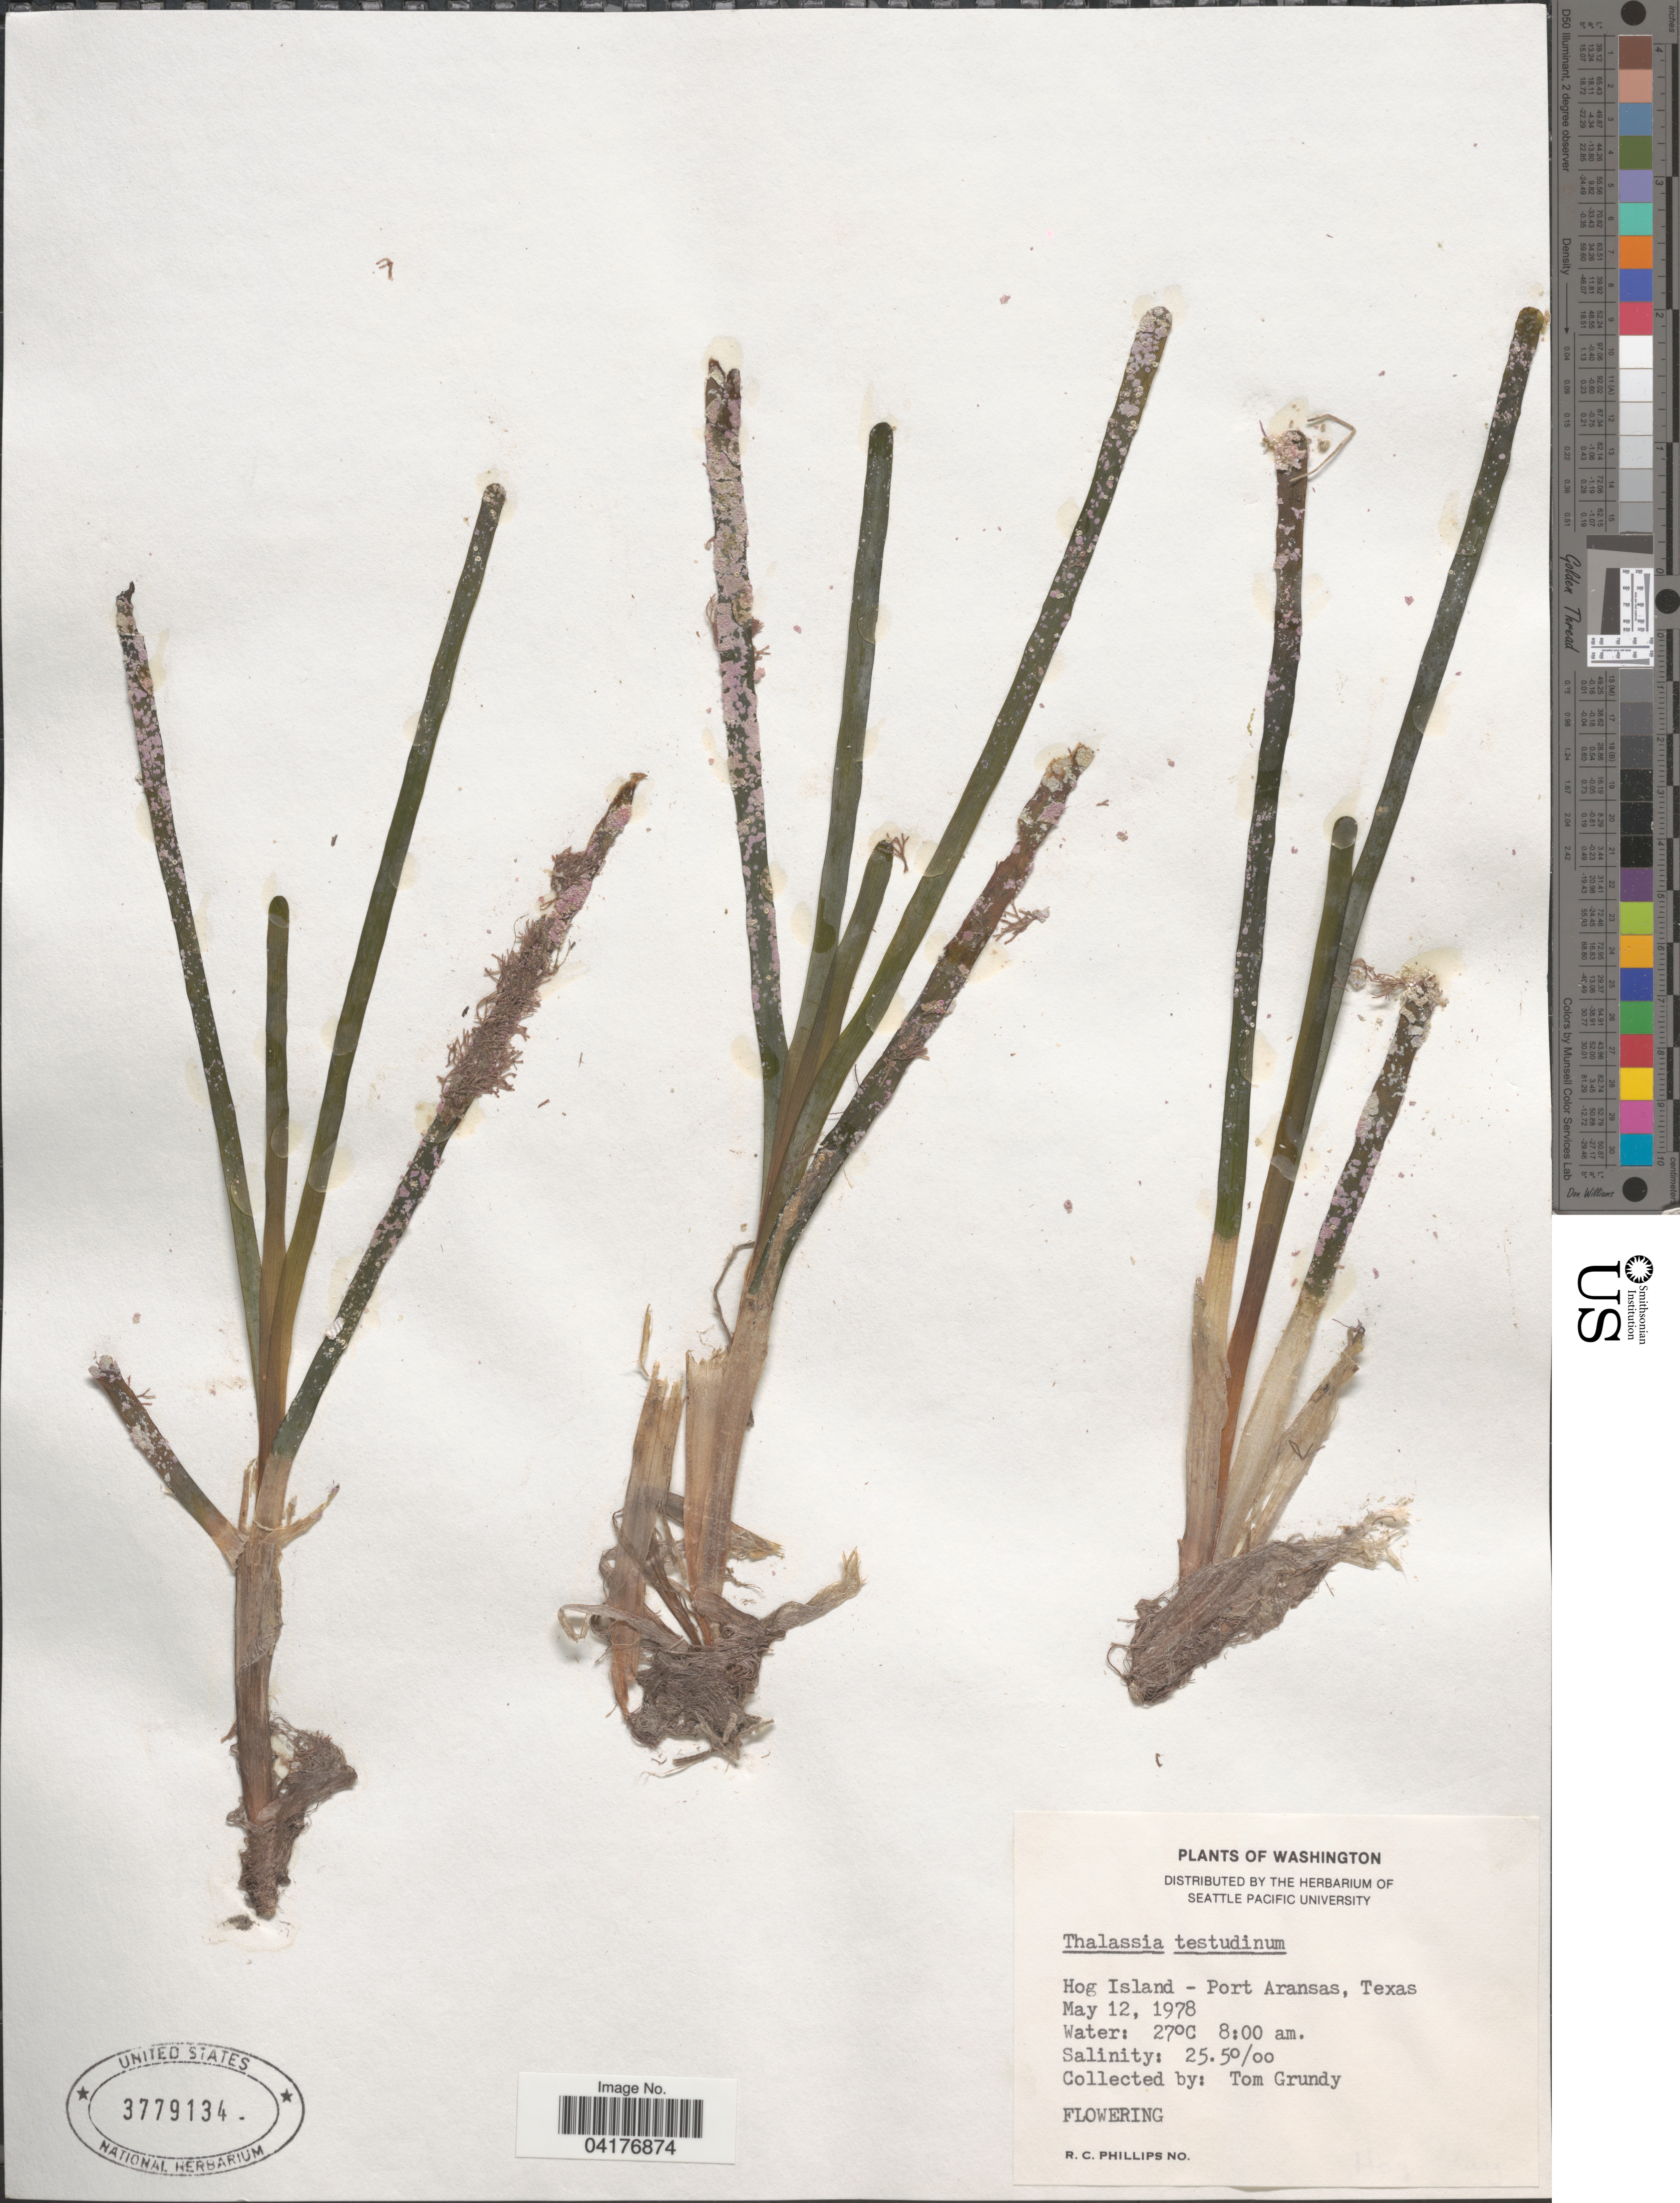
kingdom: Plantae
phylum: Tracheophyta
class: Liliopsida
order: Alismatales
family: Hydrocharitaceae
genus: Thalassia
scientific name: Thalassia testudinum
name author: Banks & Sol. ex K.D. Koenig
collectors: T. Grundy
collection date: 1978-05-12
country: United States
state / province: Texas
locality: Hog Island - Port Aransas.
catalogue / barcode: US 3779134